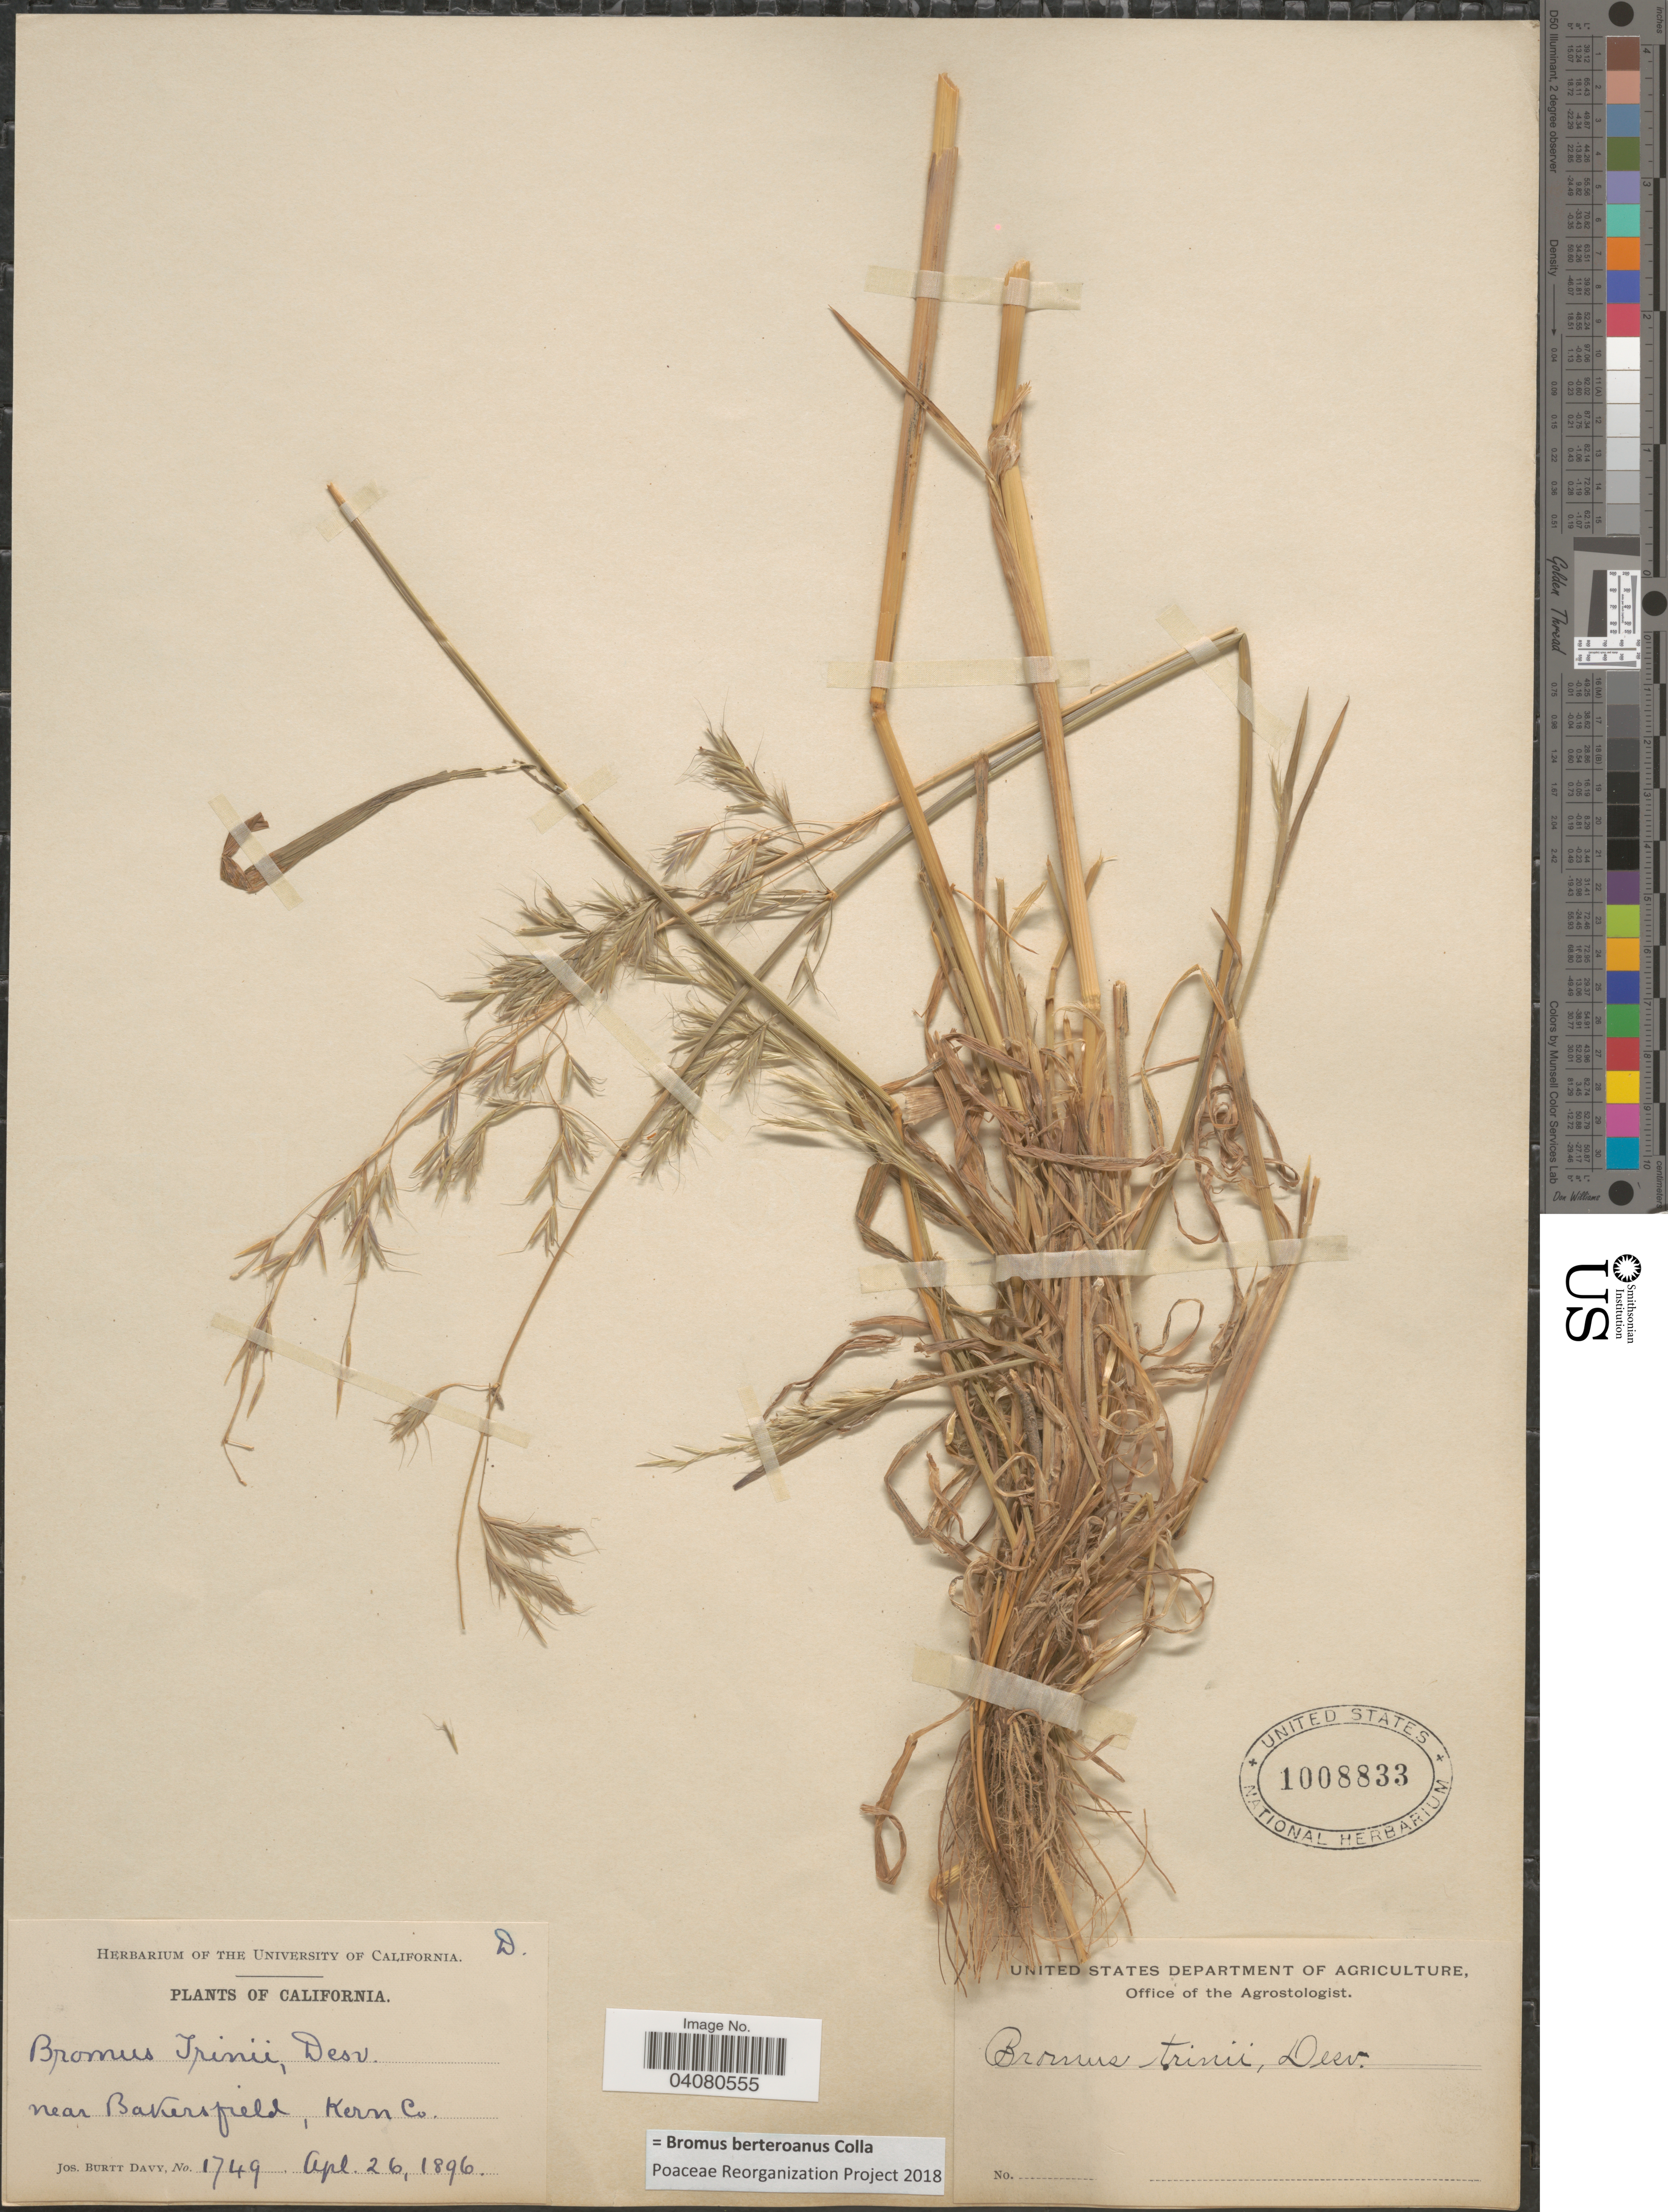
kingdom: Plantae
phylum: Tracheophyta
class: Liliopsida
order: Poales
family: Poaceae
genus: Bromus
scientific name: Bromus berteroanus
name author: Colla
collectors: J. Burtt Davy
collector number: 1749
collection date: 1896-04-26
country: United States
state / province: California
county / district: Kern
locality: Near Bakersfield, Kern Co.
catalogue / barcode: US 1008833